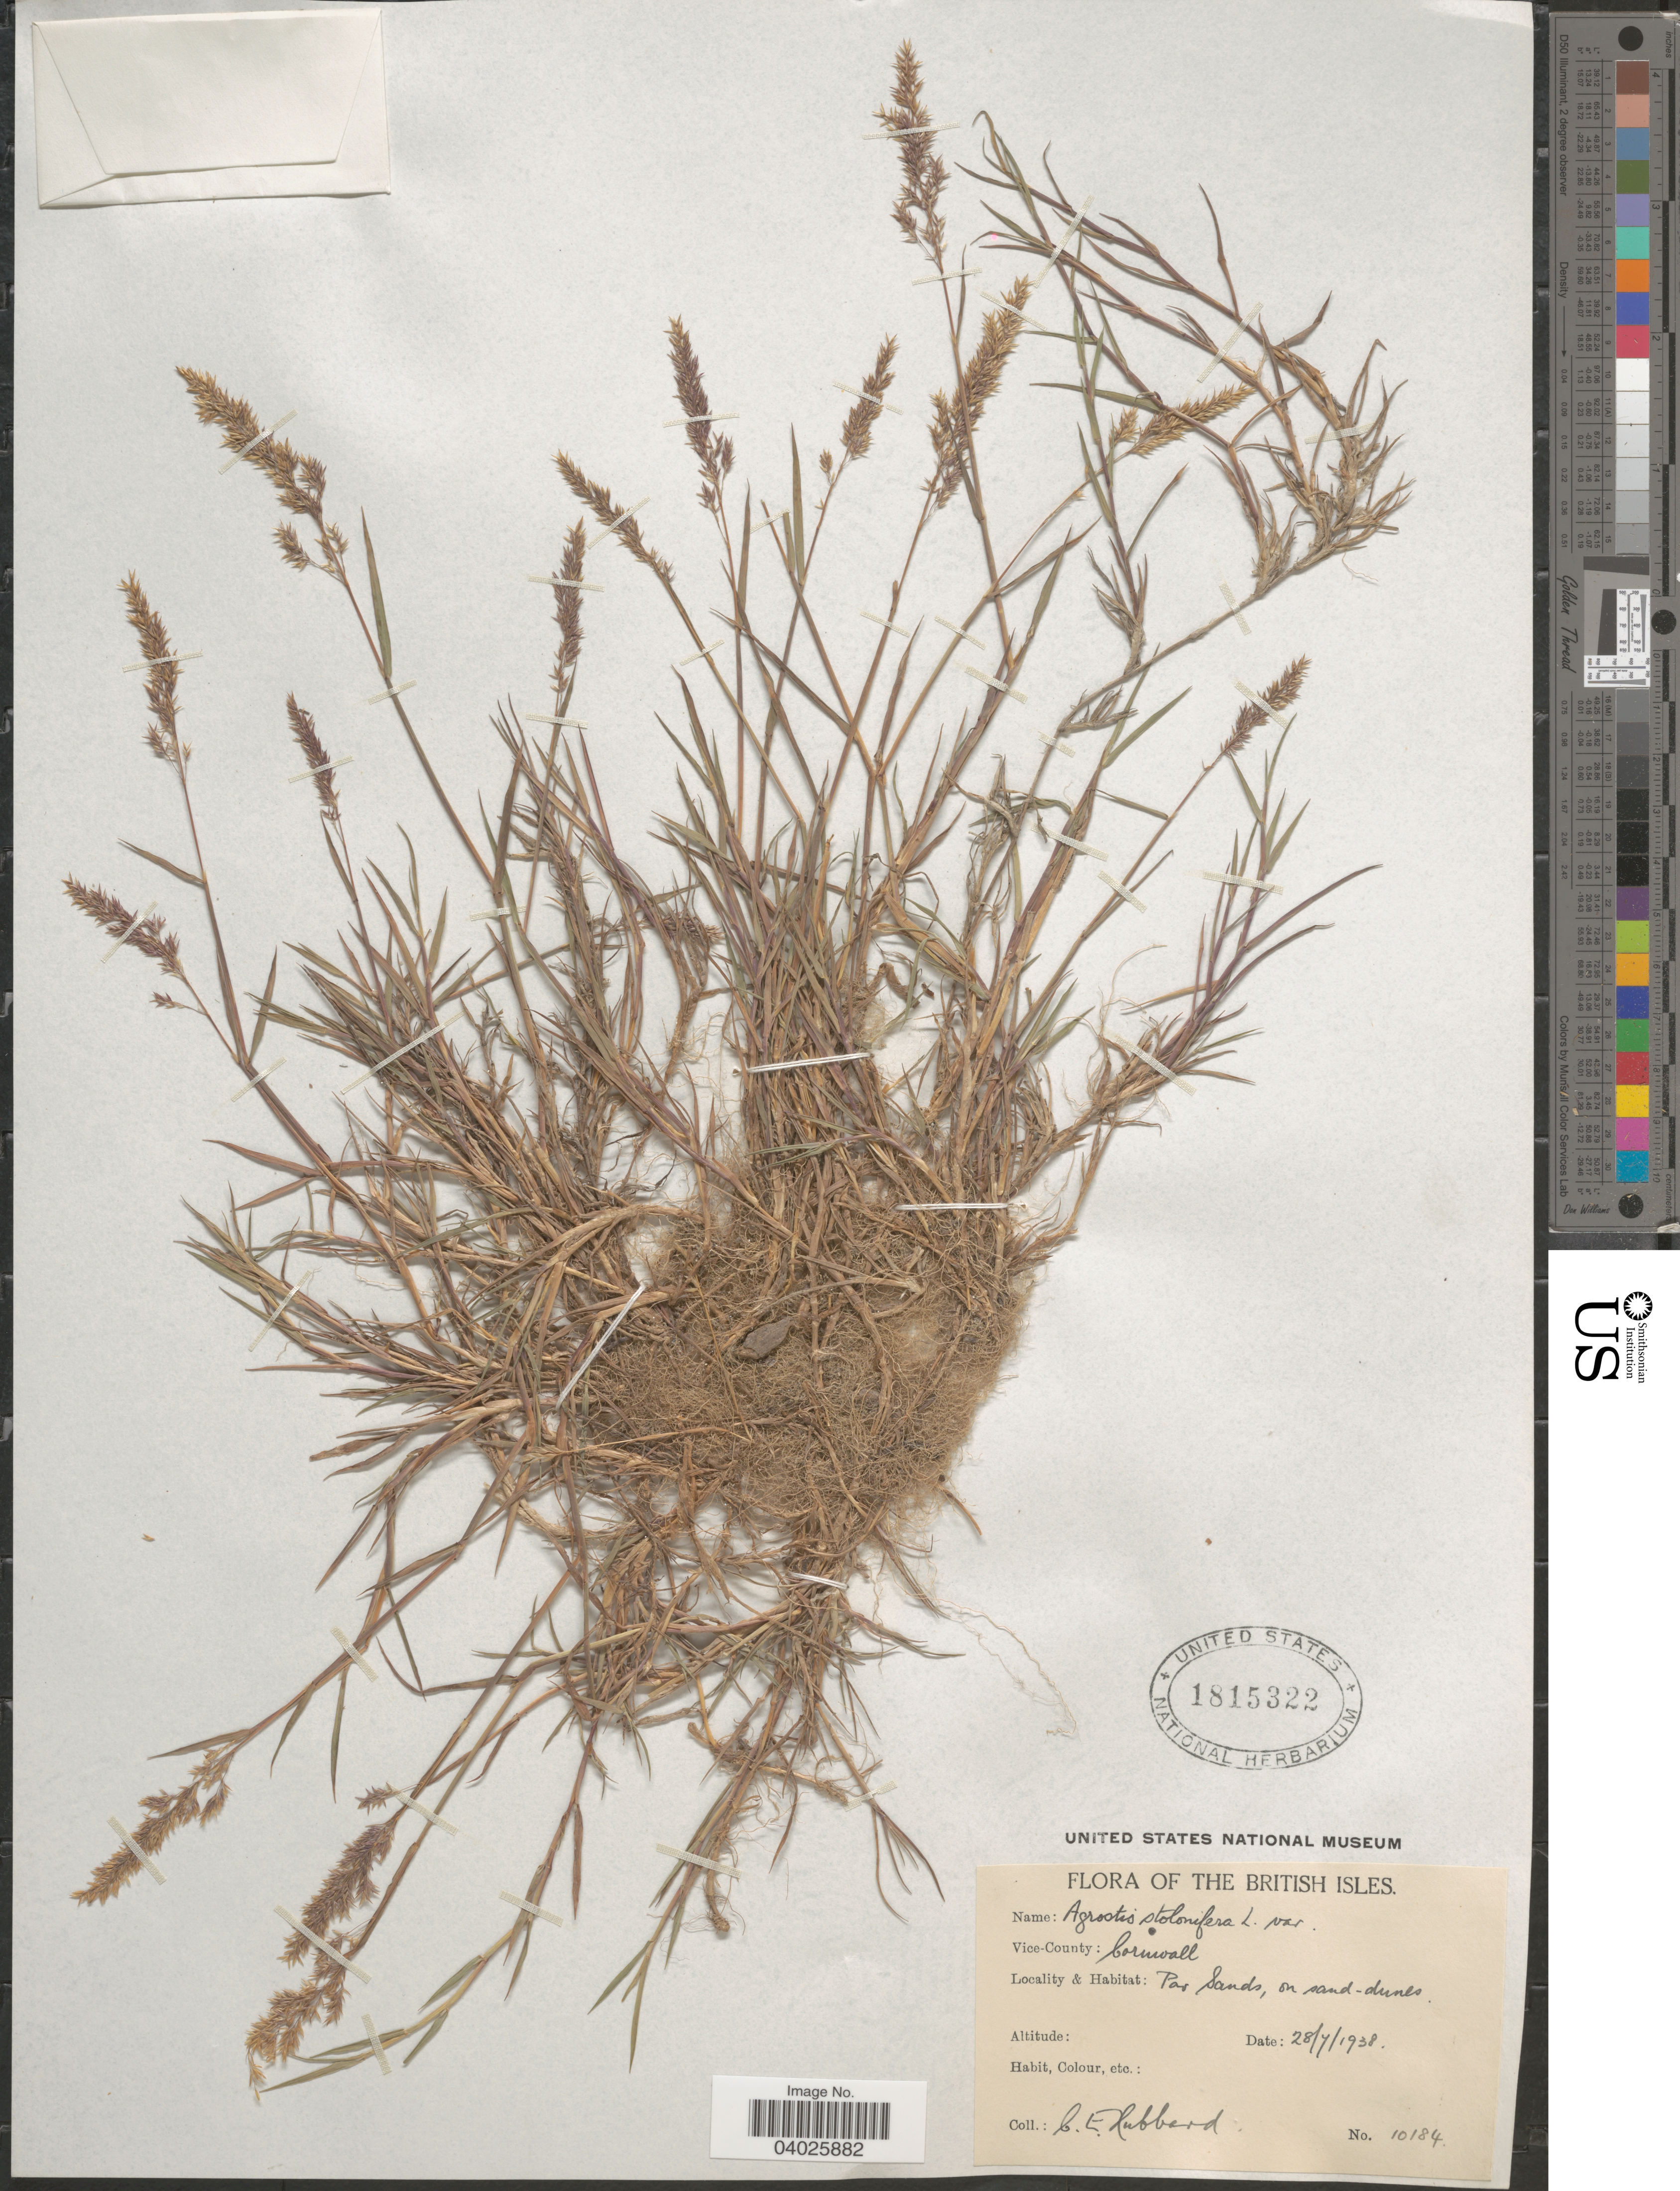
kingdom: Plantae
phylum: Tracheophyta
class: Liliopsida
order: Poales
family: Poaceae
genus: Agrostis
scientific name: Agrostis stolonifera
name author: L.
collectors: C. E. Hubbard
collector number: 10184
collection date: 1938-07-28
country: United Kingdom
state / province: England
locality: British Isles. Vice-County: Cornwall. Par Sands, on sand-dunes.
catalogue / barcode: US 1815322